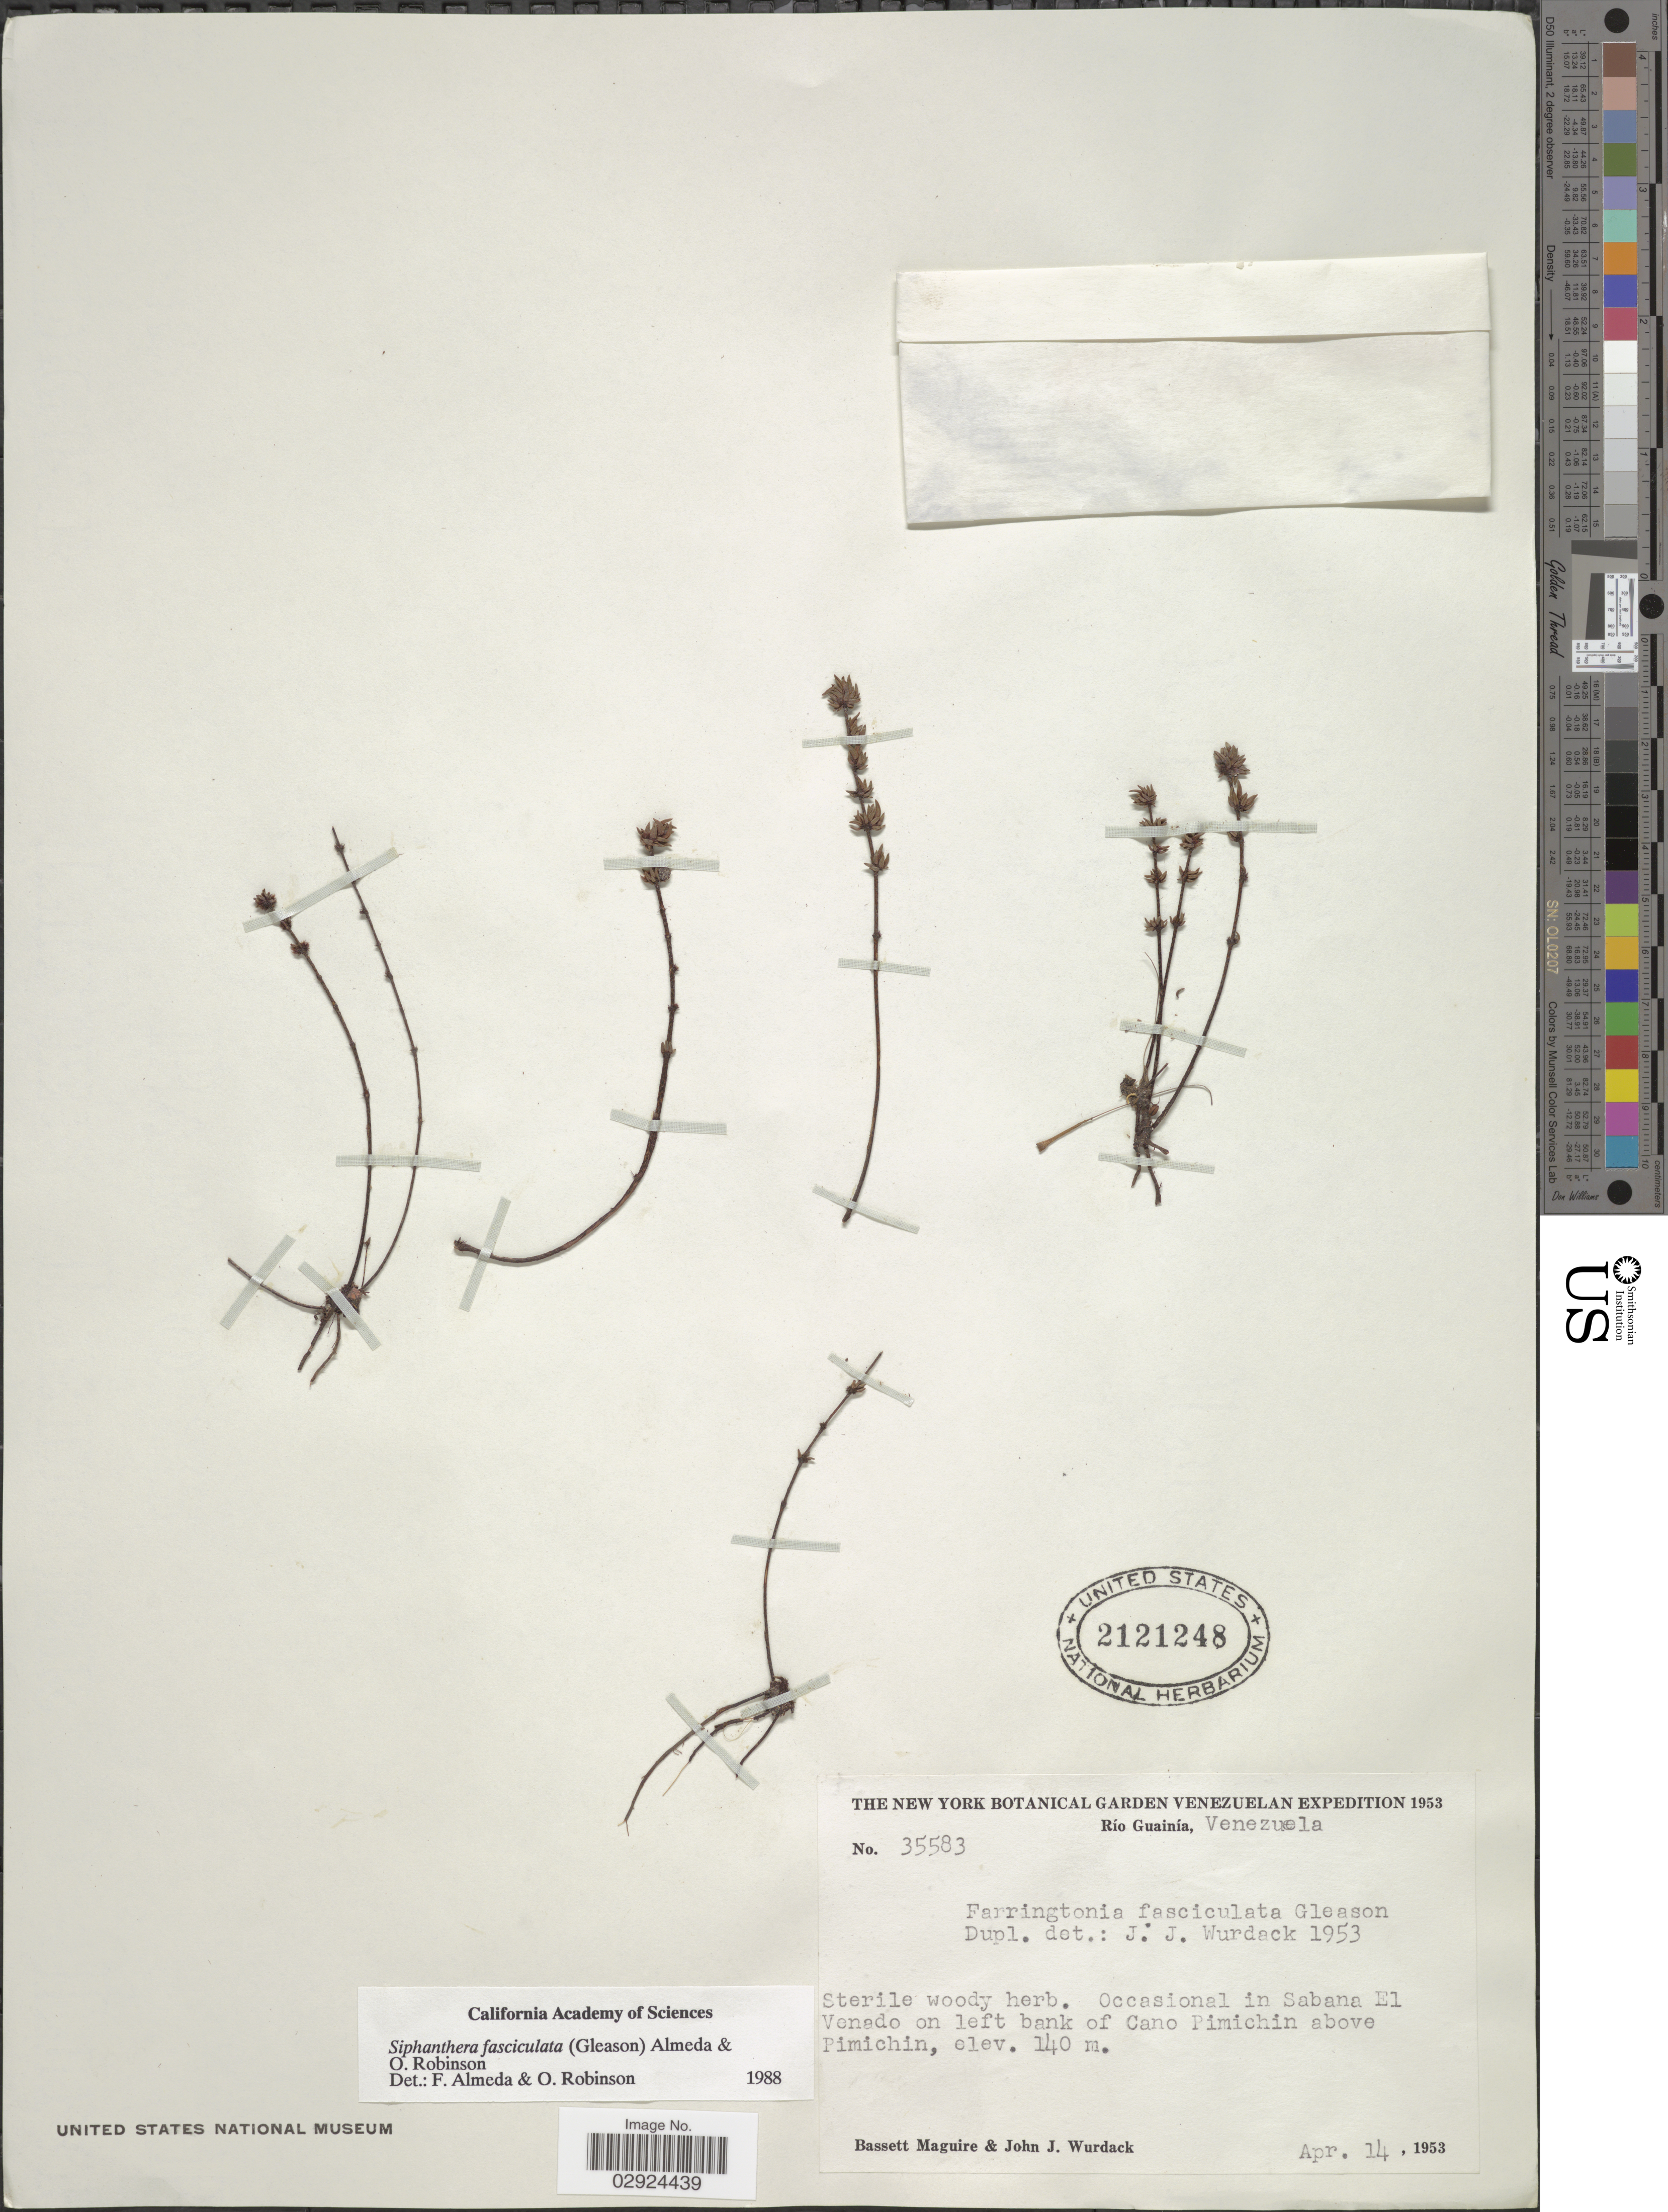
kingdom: Plantae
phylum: Tracheophyta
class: Magnoliopsida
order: Myrtales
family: Melastomataceae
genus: Siphanthera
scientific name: Siphanthera fasciculata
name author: (Gleason) Almeda & O.R. Rob.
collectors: B. Maguire & J. J. Wurdack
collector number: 35583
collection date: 1953-04-14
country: Venezuela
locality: Río Guainía, Occasional in Sabana El Venado on left bank of Cano Pimichin above Pimichin.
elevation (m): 140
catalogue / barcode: US 2121248